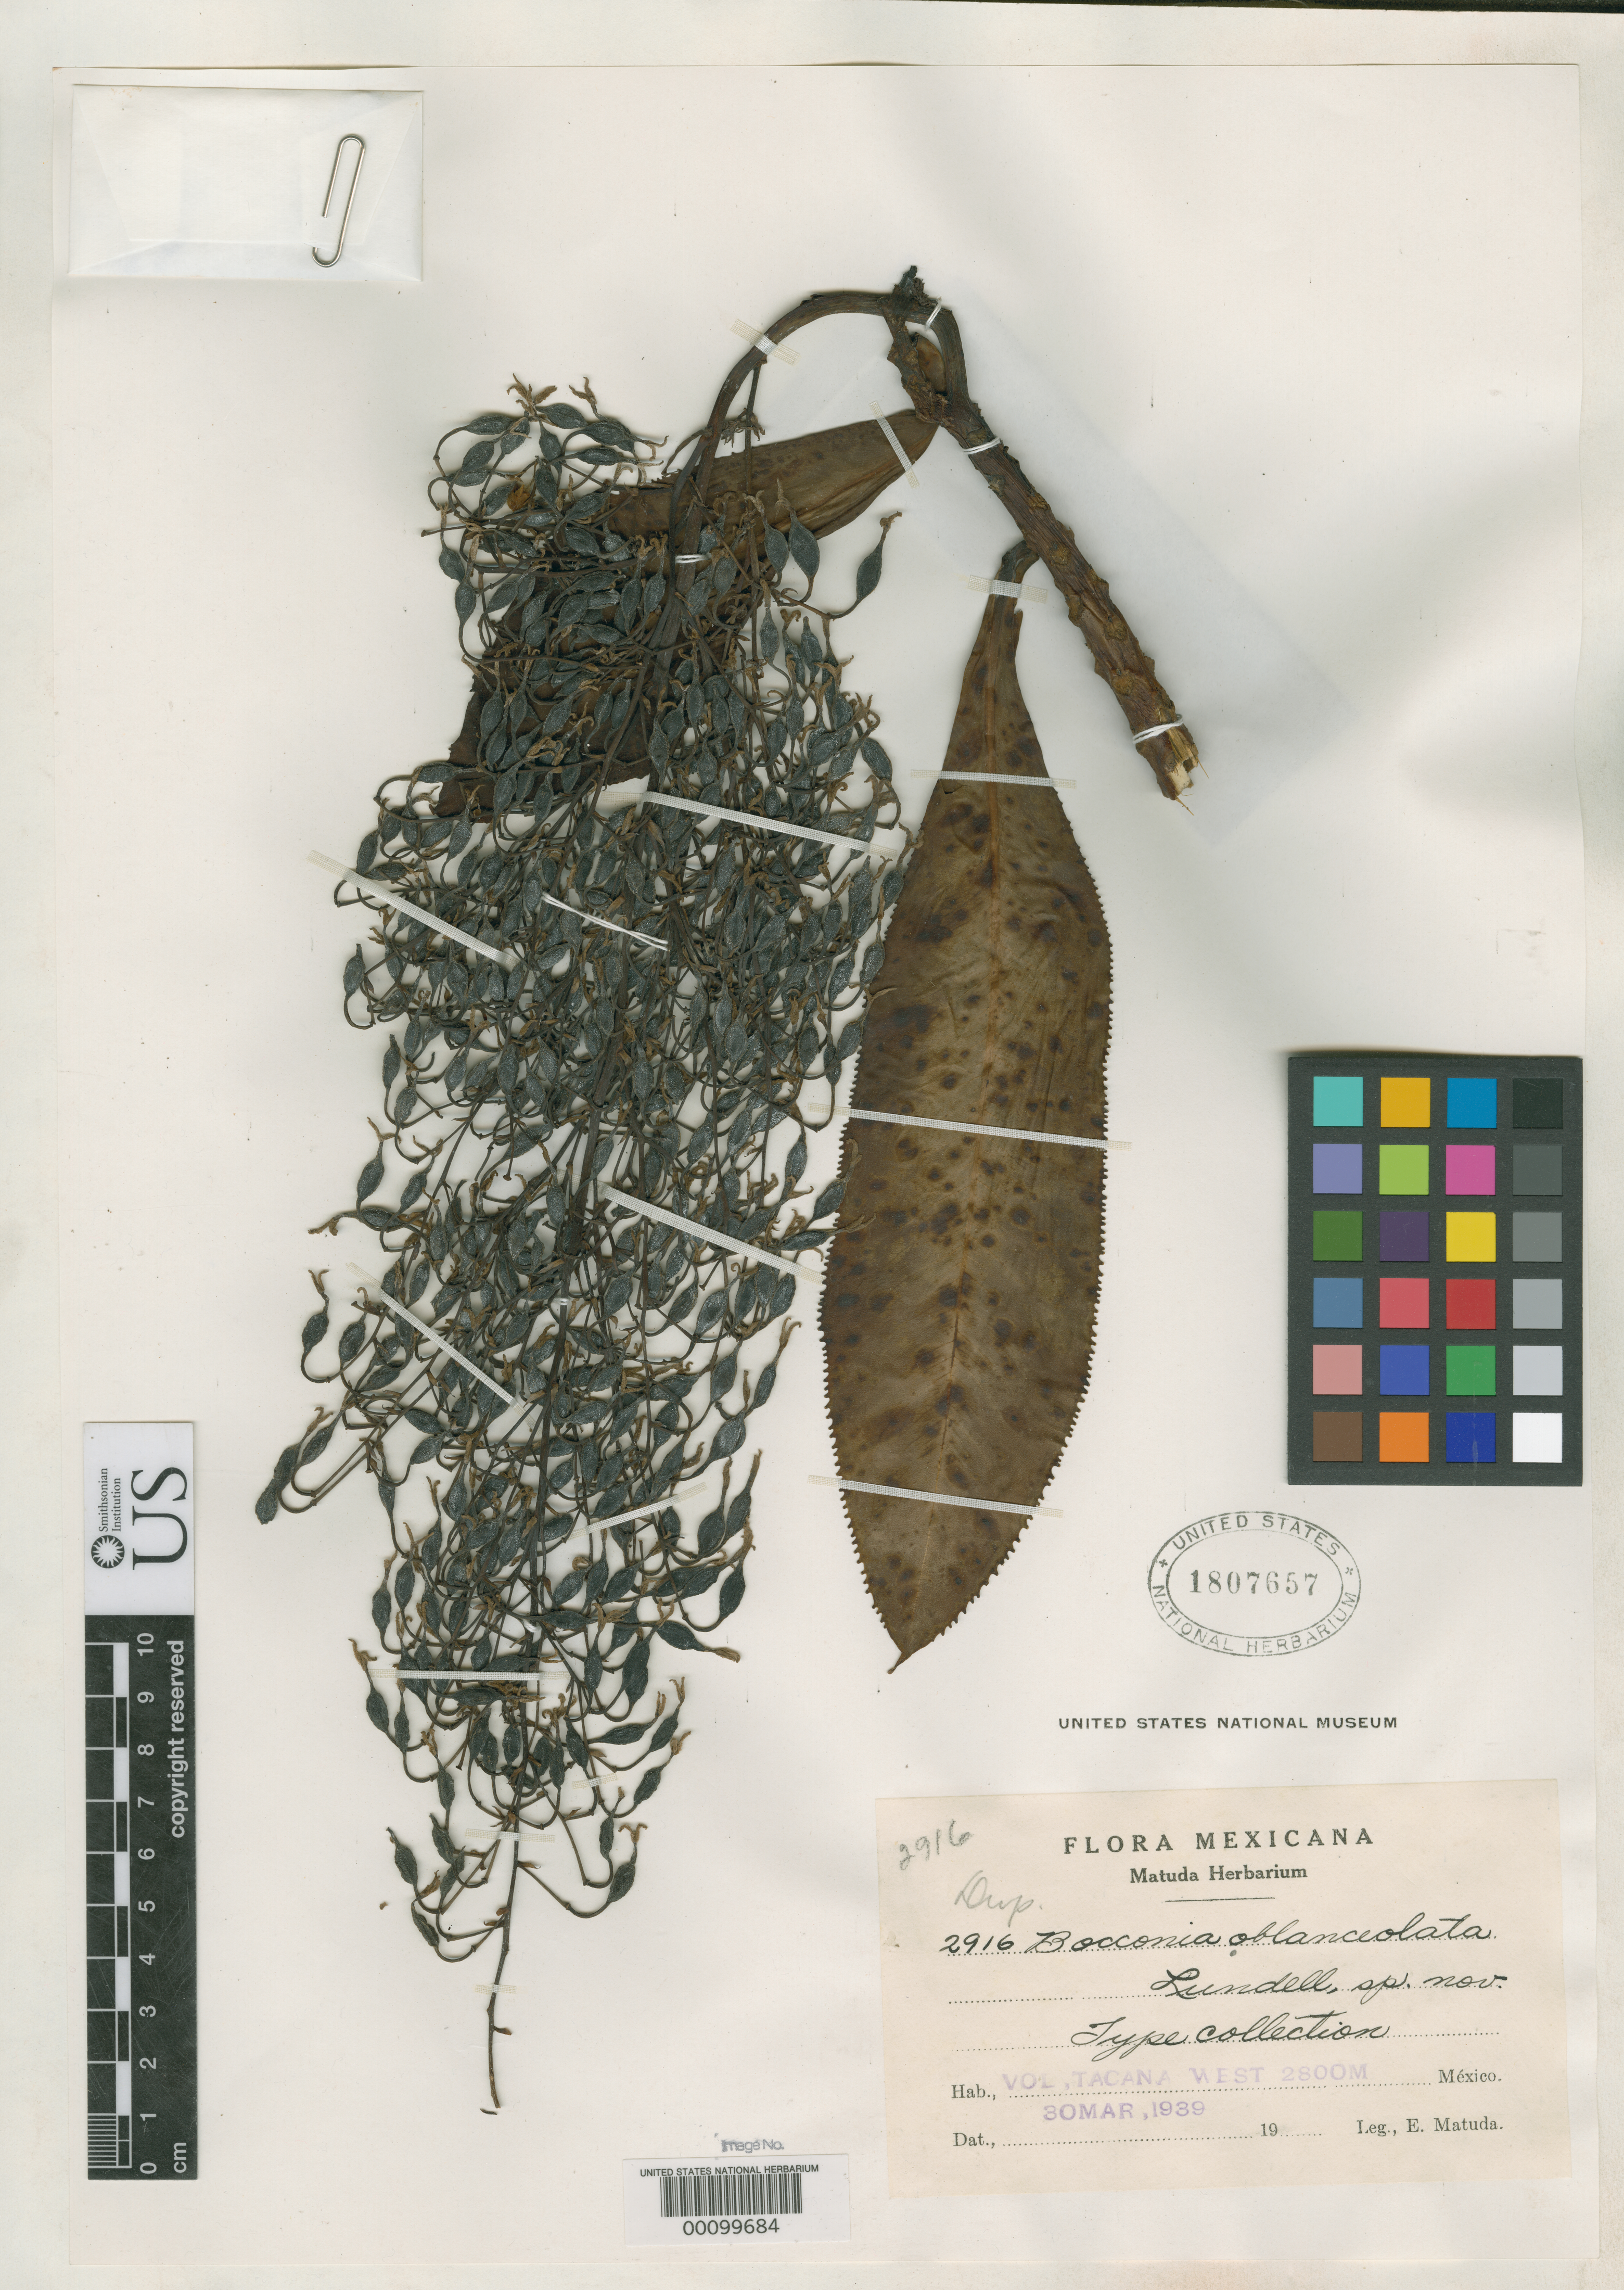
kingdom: Plantae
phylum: Tracheophyta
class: Magnoliopsida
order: Ranunculales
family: Papaveraceae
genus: Bocconia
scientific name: Bocconia oblanceolata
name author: Lundell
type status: Isotype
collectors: E. Matuda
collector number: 2916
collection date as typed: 30 Mar 1939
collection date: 1939-03-30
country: Mexico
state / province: Chiapas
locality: W side of Volcan de Tacana.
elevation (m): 2800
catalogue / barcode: US 1807657